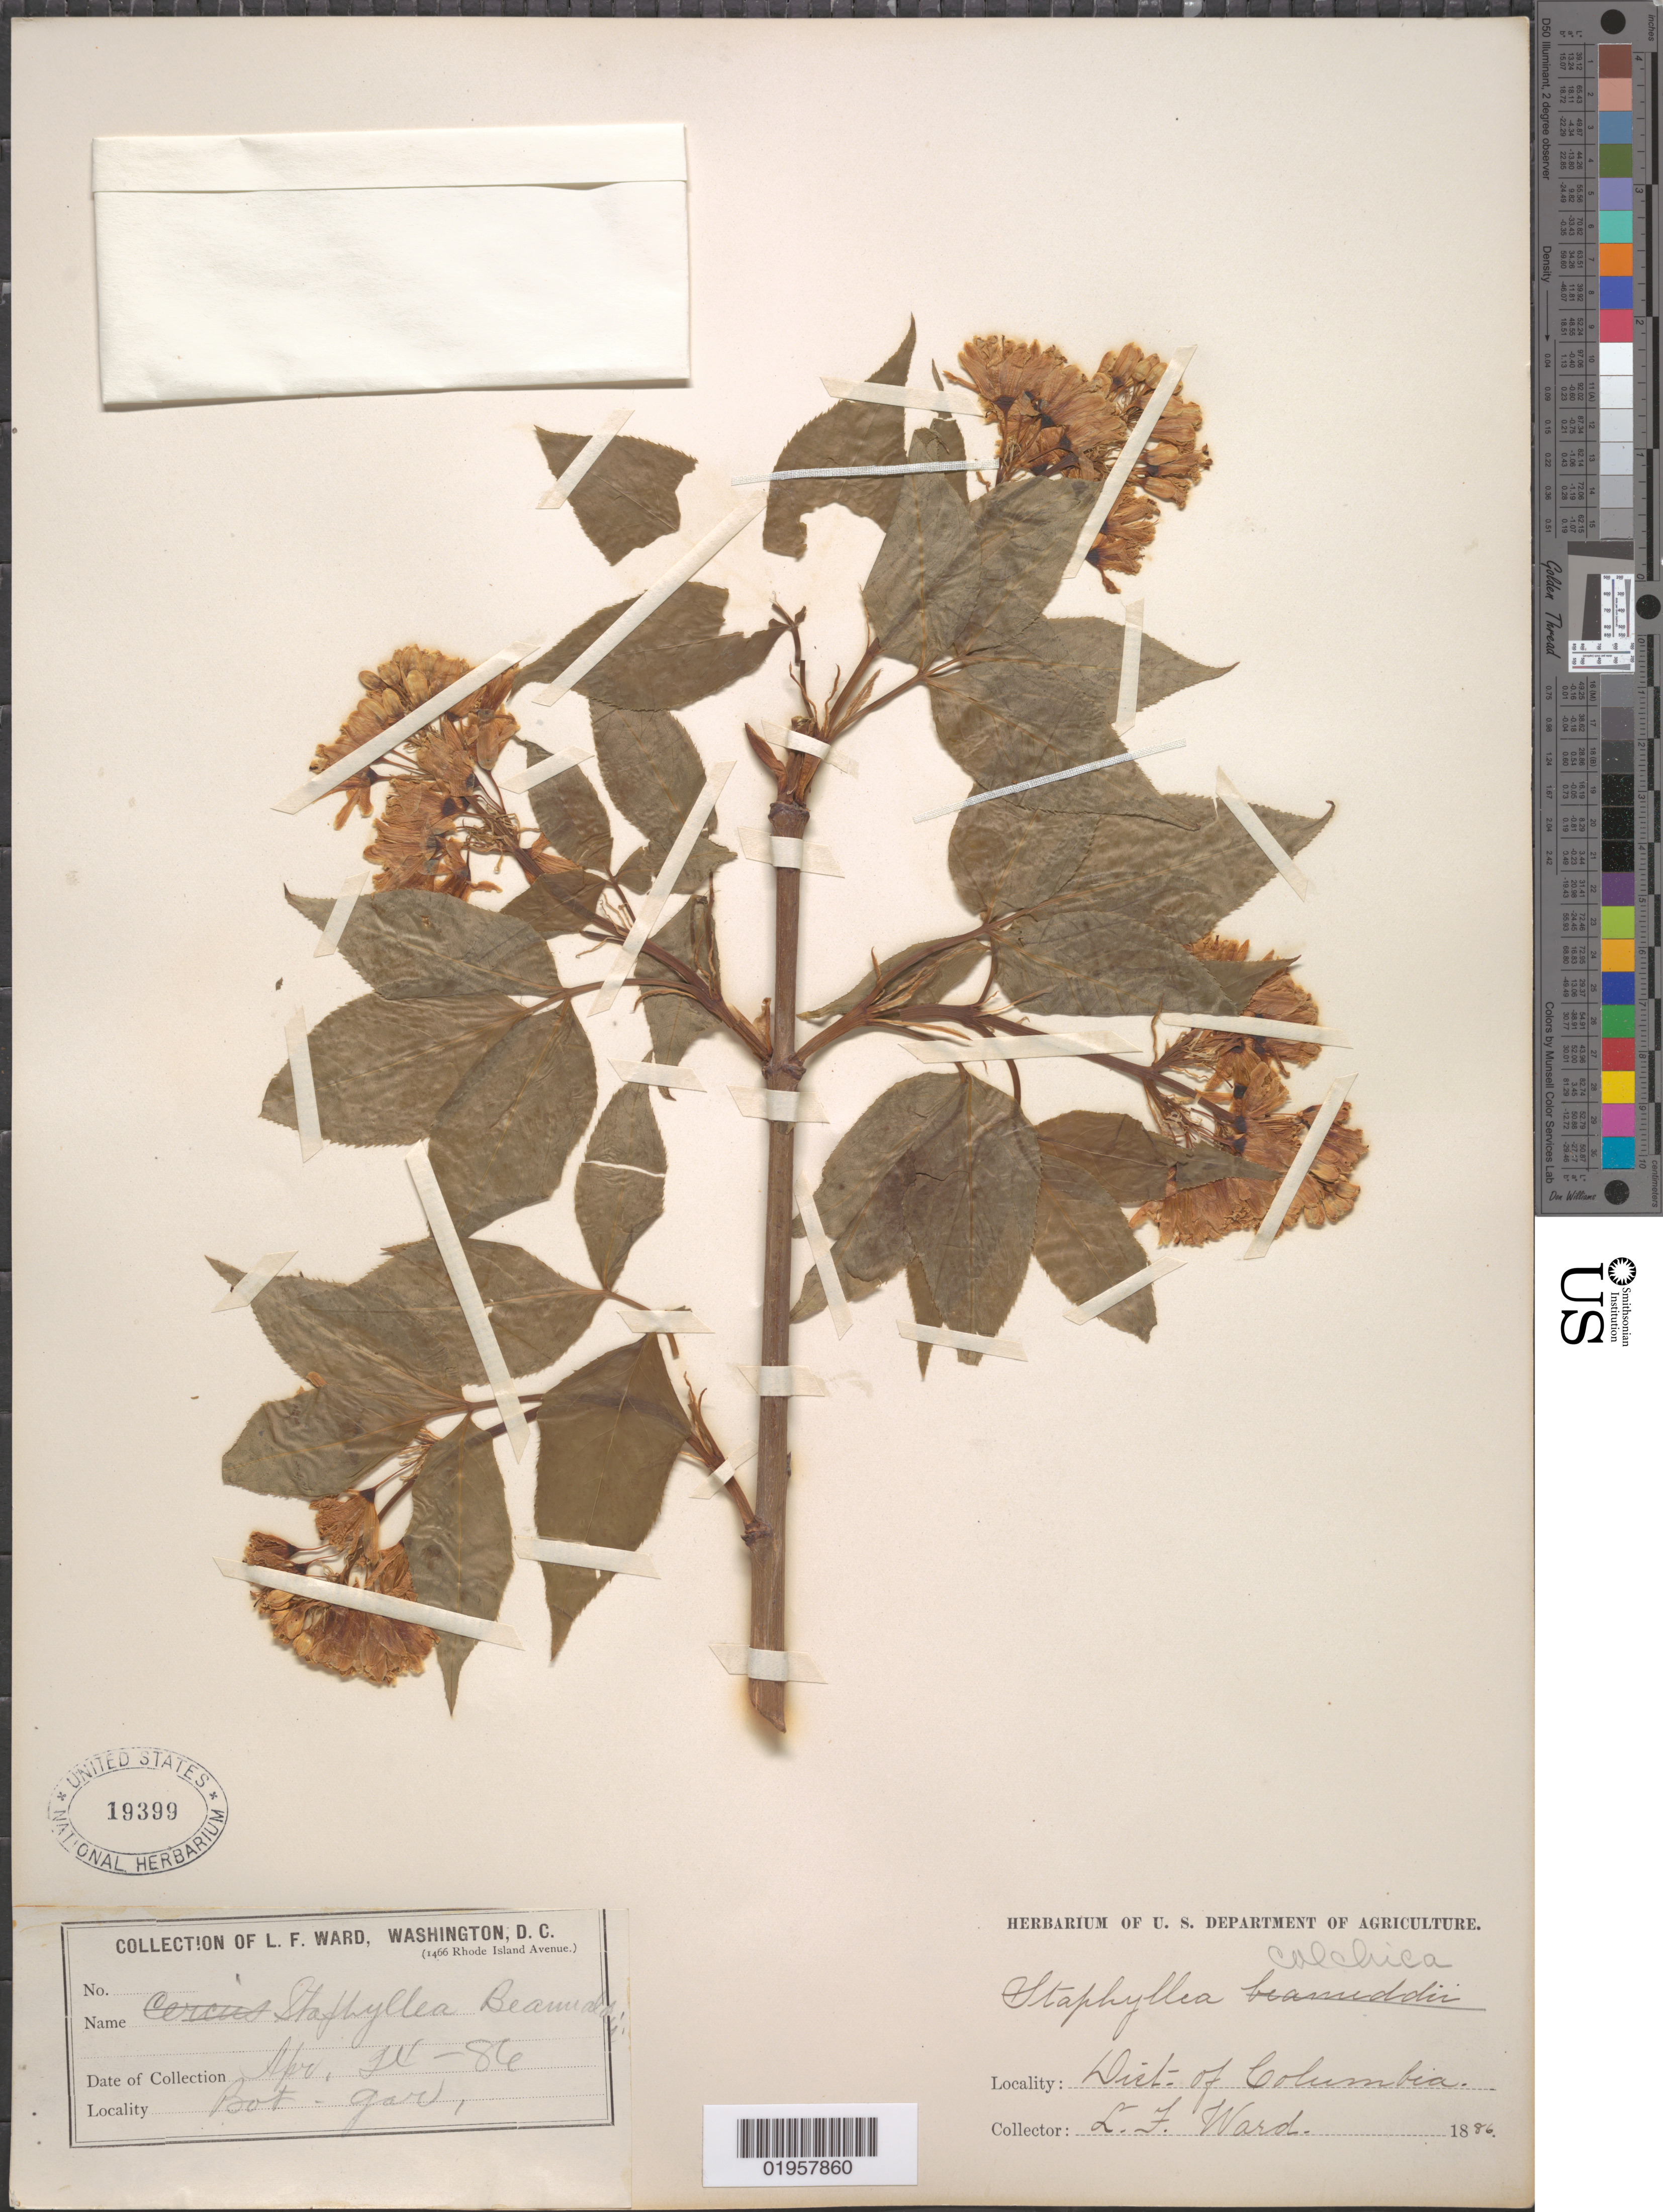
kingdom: Plantae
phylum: Tracheophyta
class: Magnoliopsida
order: Crossosomatales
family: Staphyleaceae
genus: Staphylea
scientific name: Staphylea colchica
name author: Steven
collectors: L. F. Ward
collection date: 1886-04-24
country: United States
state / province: District of Columbia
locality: Botanic Gard.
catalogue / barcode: US 19399